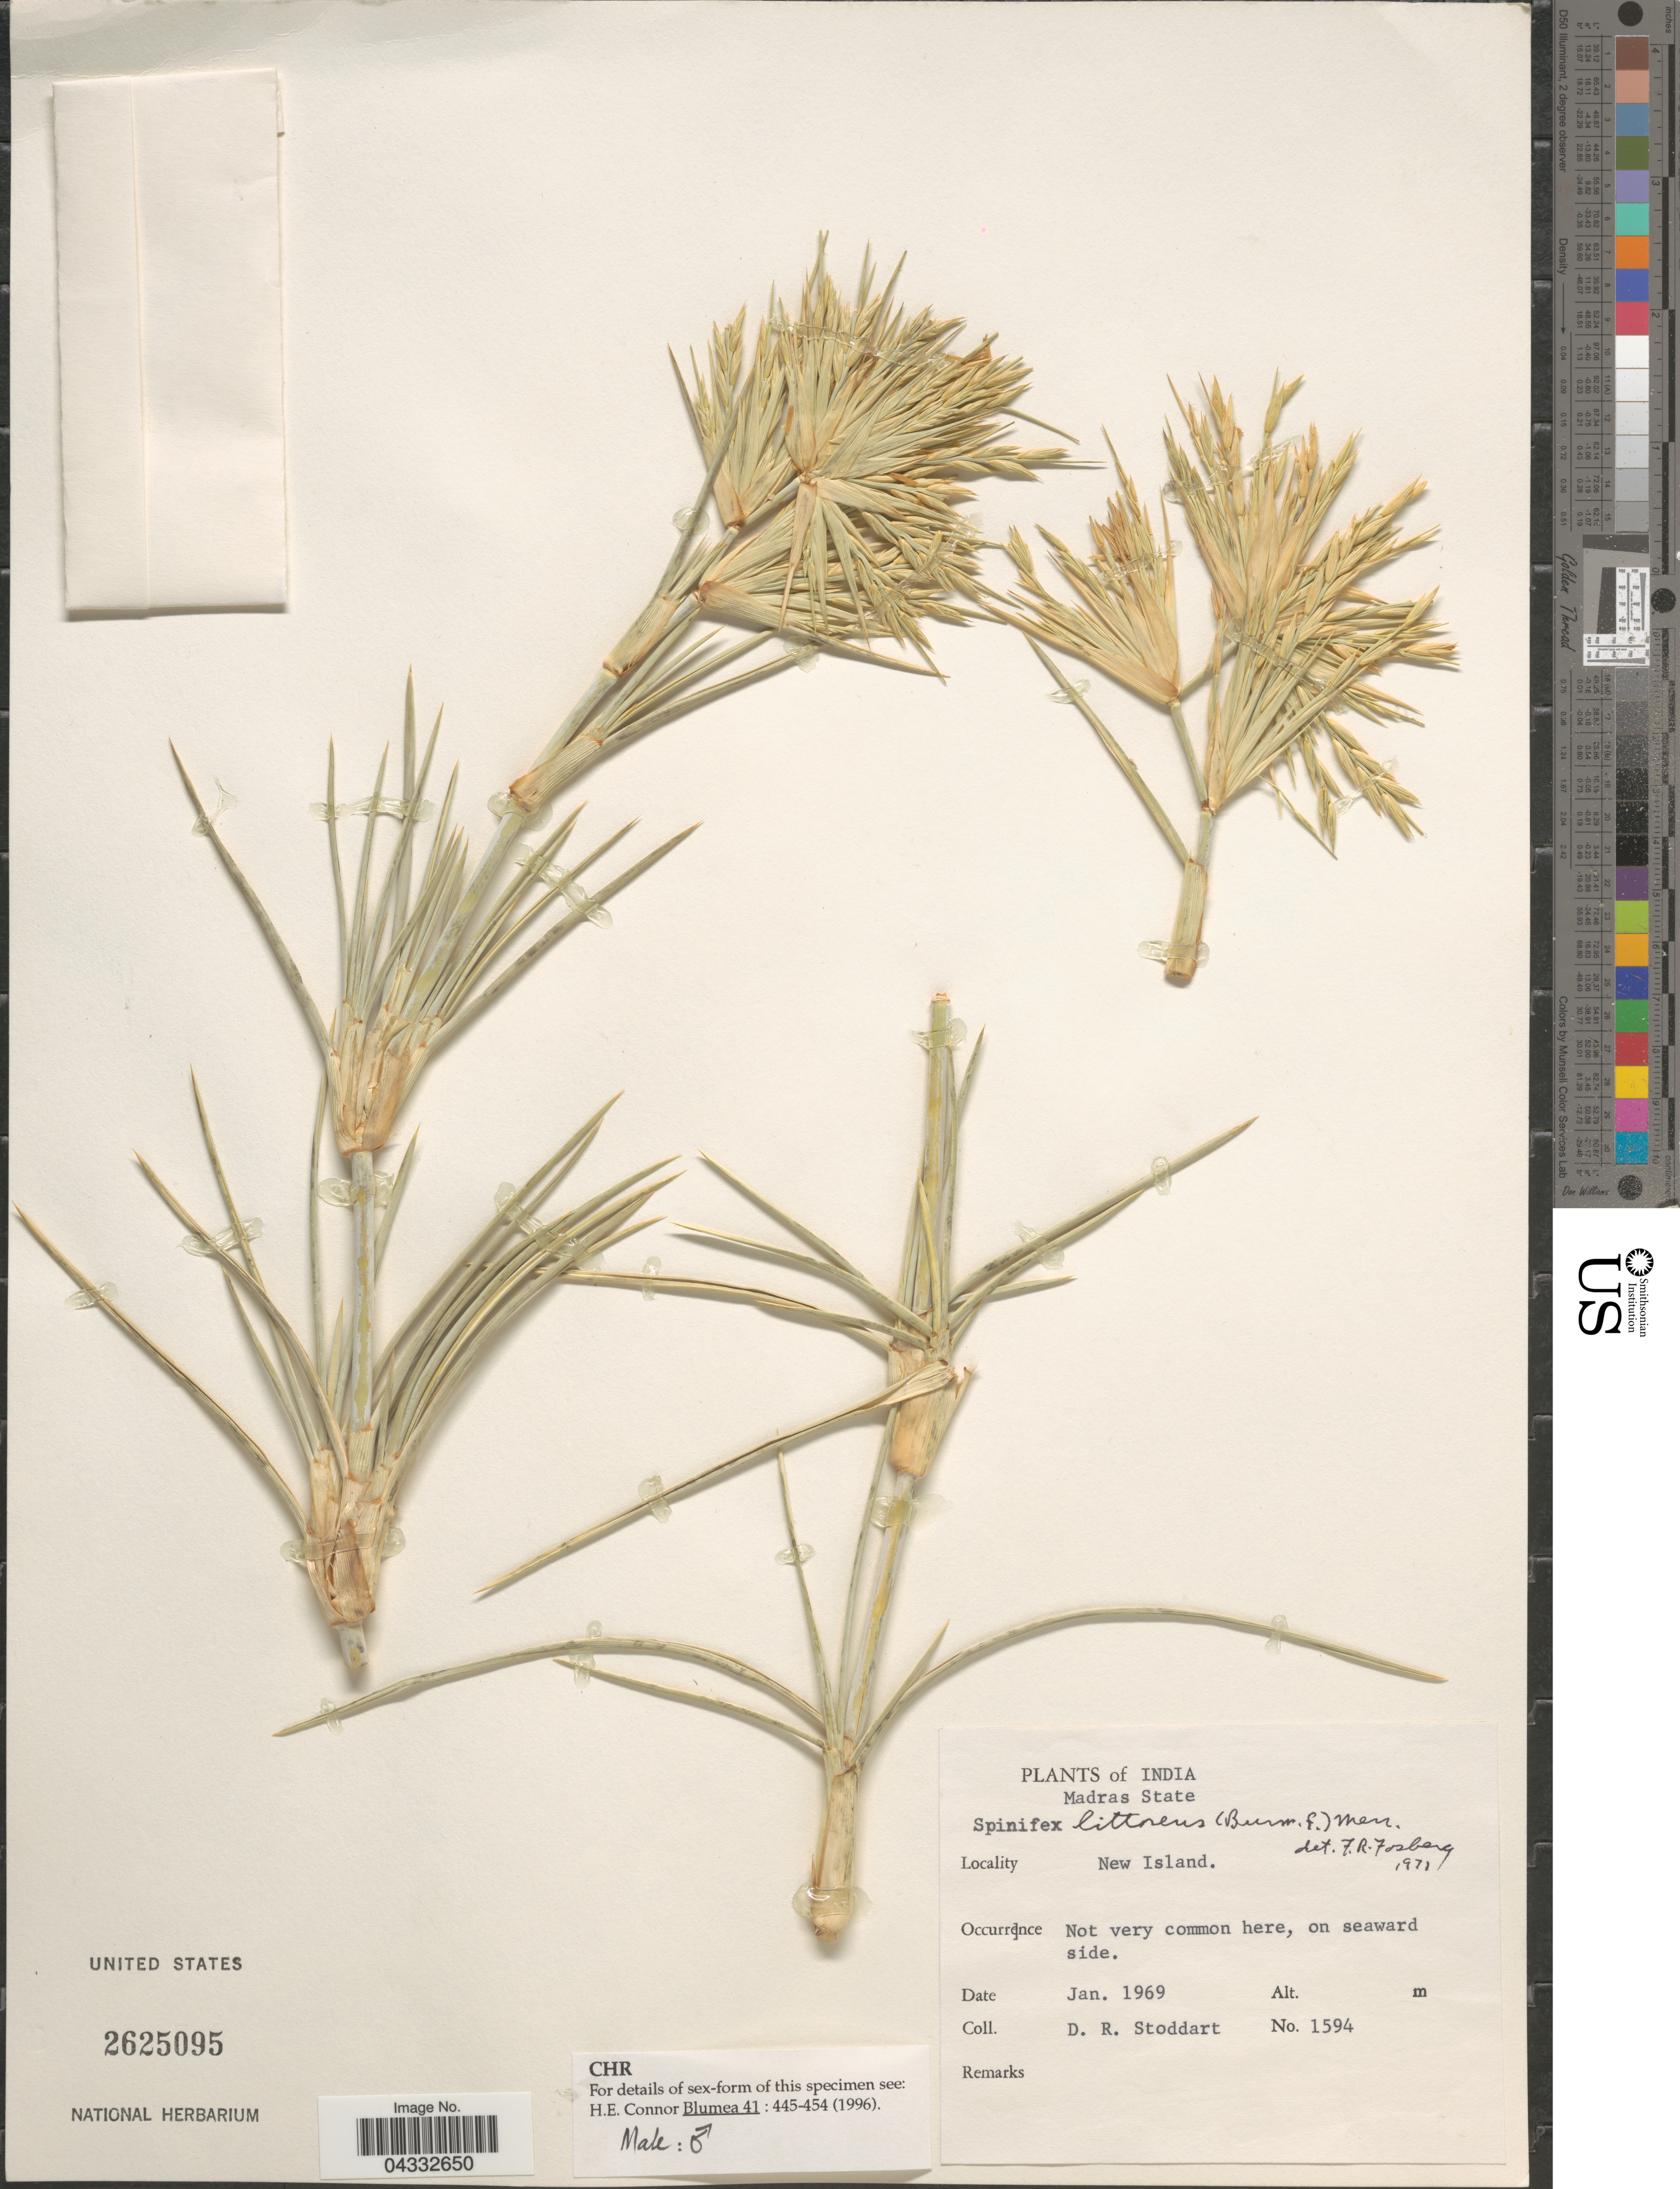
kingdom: Plantae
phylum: Tracheophyta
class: Liliopsida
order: Poales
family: Poaceae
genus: Spinifex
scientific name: Spinifex littoreus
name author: (Burm. f.) Merr.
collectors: D. R. Stoddart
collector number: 1594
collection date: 1969-01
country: India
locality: Madras State. New Island. On seaward side.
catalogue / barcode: US 2625095